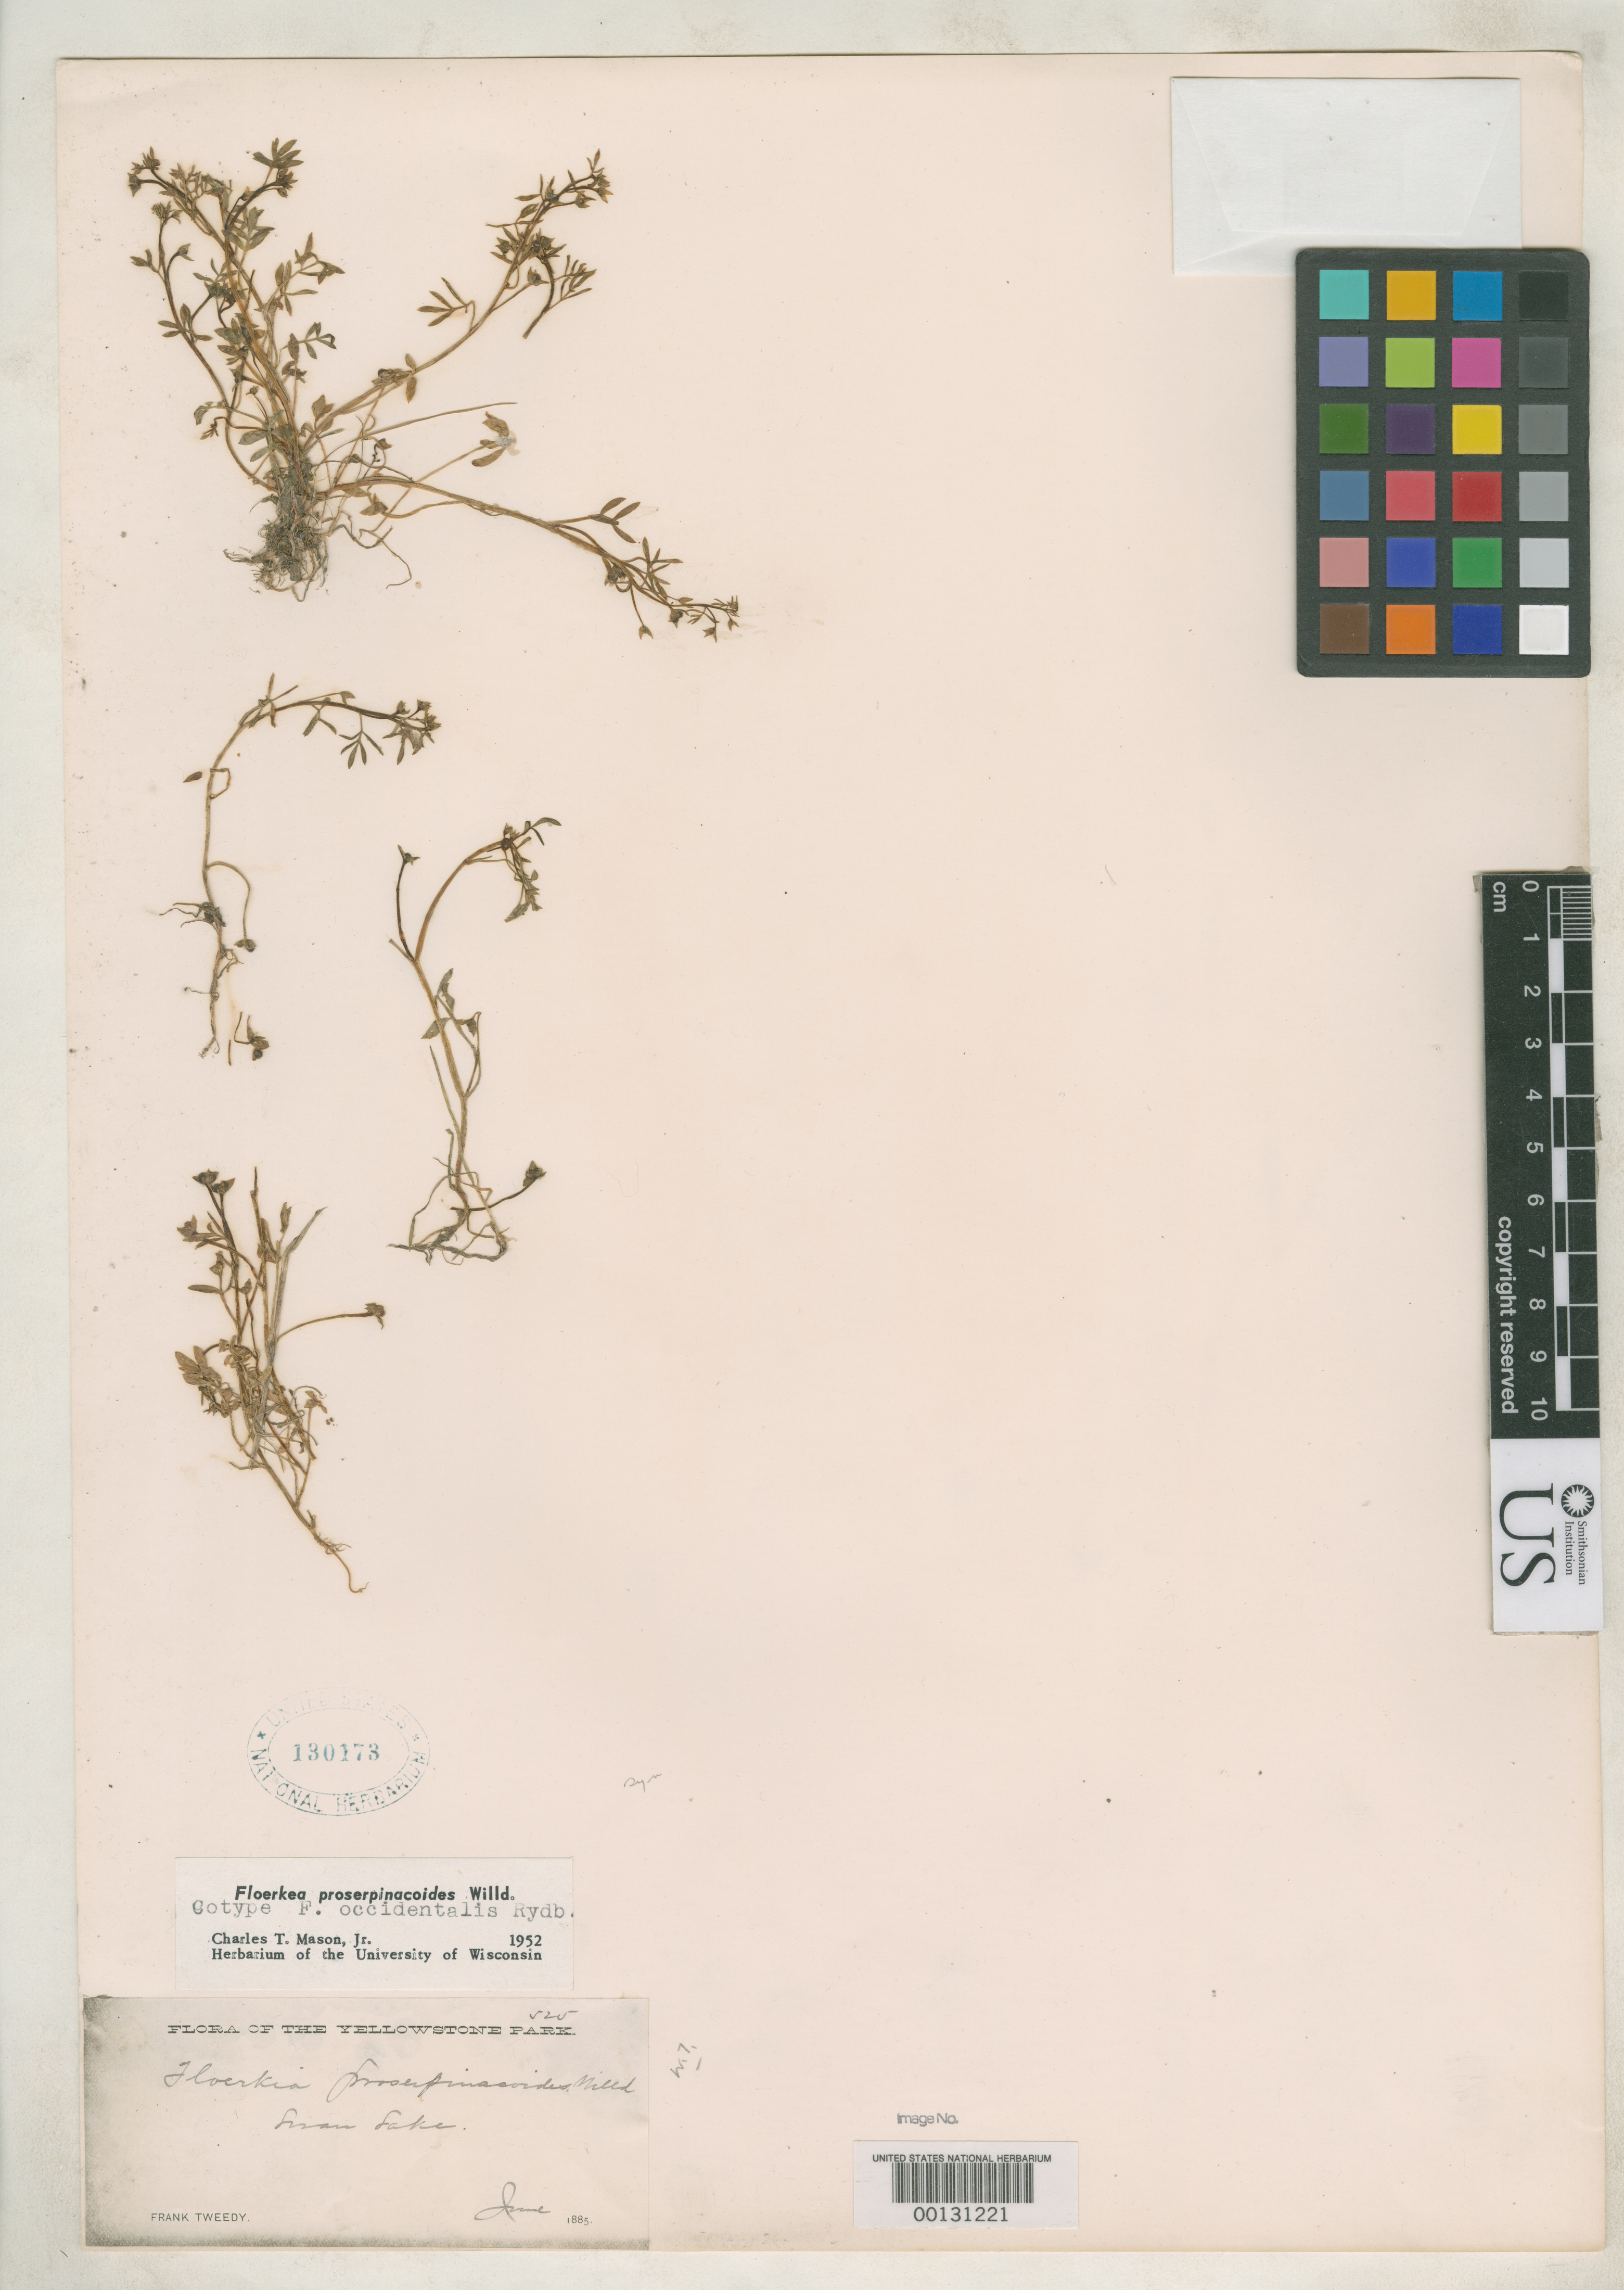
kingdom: Plantae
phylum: Tracheophyta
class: Magnoliopsida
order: Brassicales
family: Limnanthaceae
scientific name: Floerkia occidentalis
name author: Rydb.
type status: Syntype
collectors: F. Tweedy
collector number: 525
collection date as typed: Jun 1885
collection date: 1885-06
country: United States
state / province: Wyoming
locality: Yellowstone National Park.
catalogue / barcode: US 130173